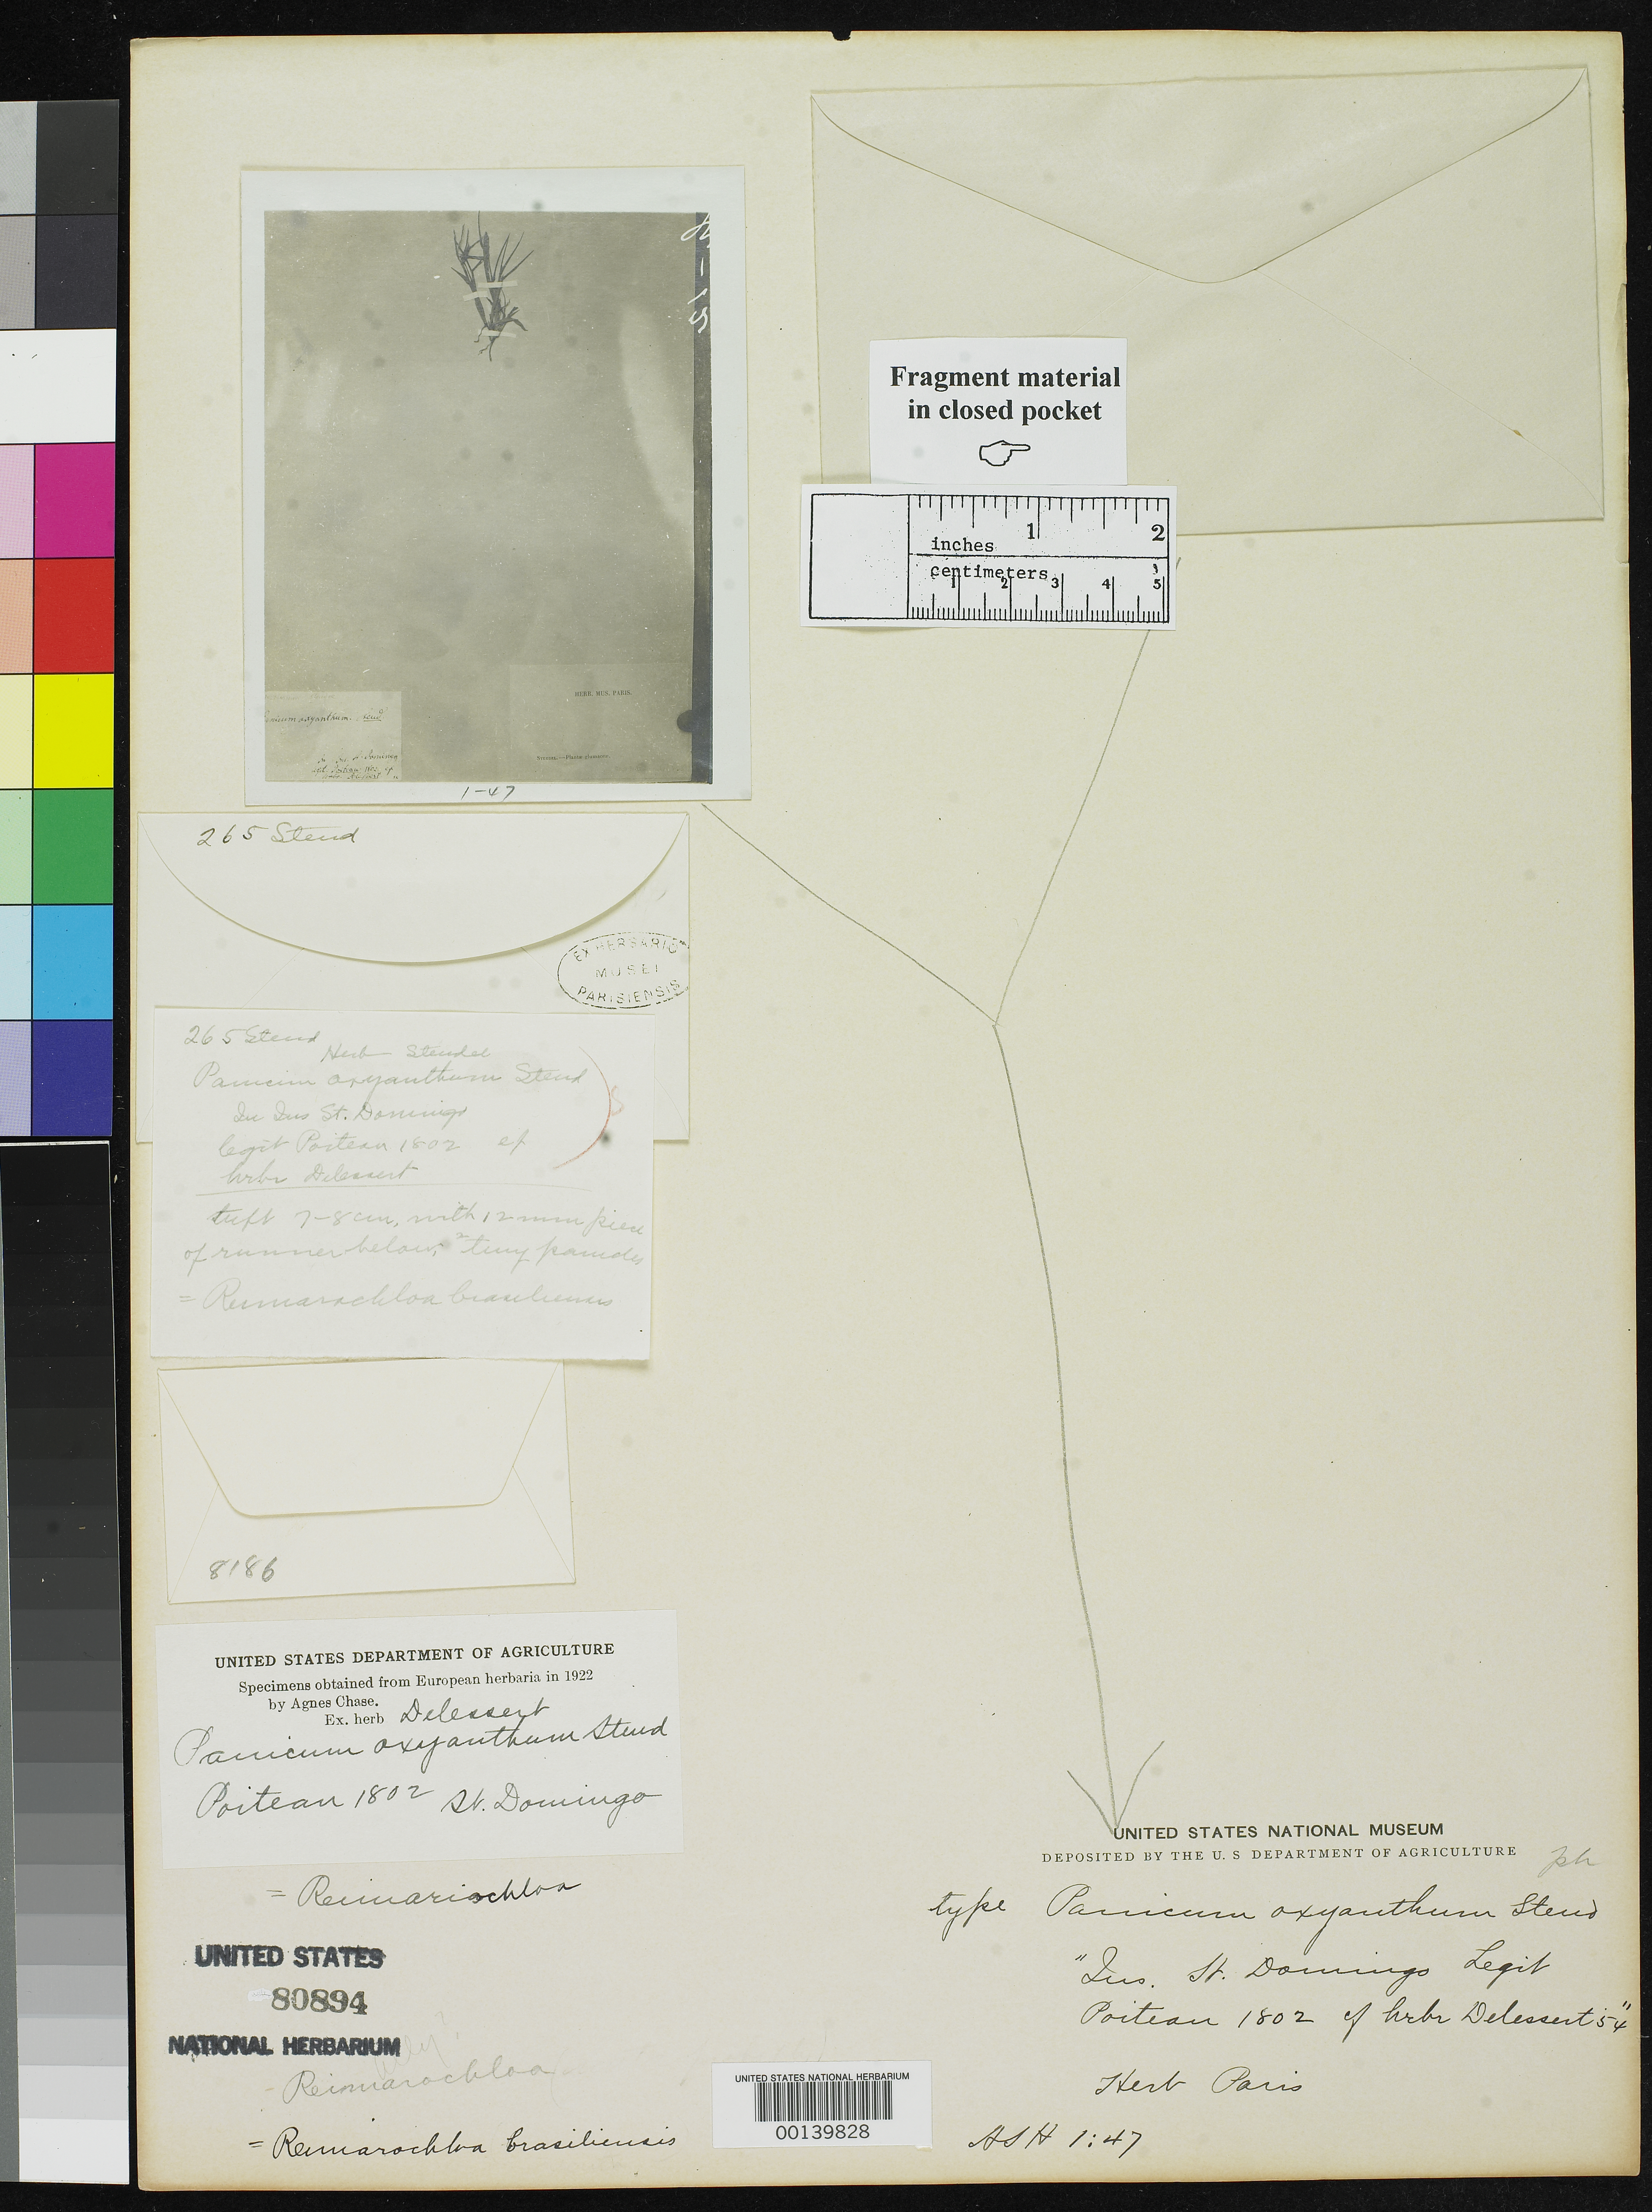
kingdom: Plantae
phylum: Tracheophyta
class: Liliopsida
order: Poales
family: Poaceae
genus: Panicum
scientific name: Panicum oxyanthum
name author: Steud.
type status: Type Fragment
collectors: P. Poiteau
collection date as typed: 1802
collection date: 1802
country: Dominican Republic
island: Hispaniola Island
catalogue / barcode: US 80894